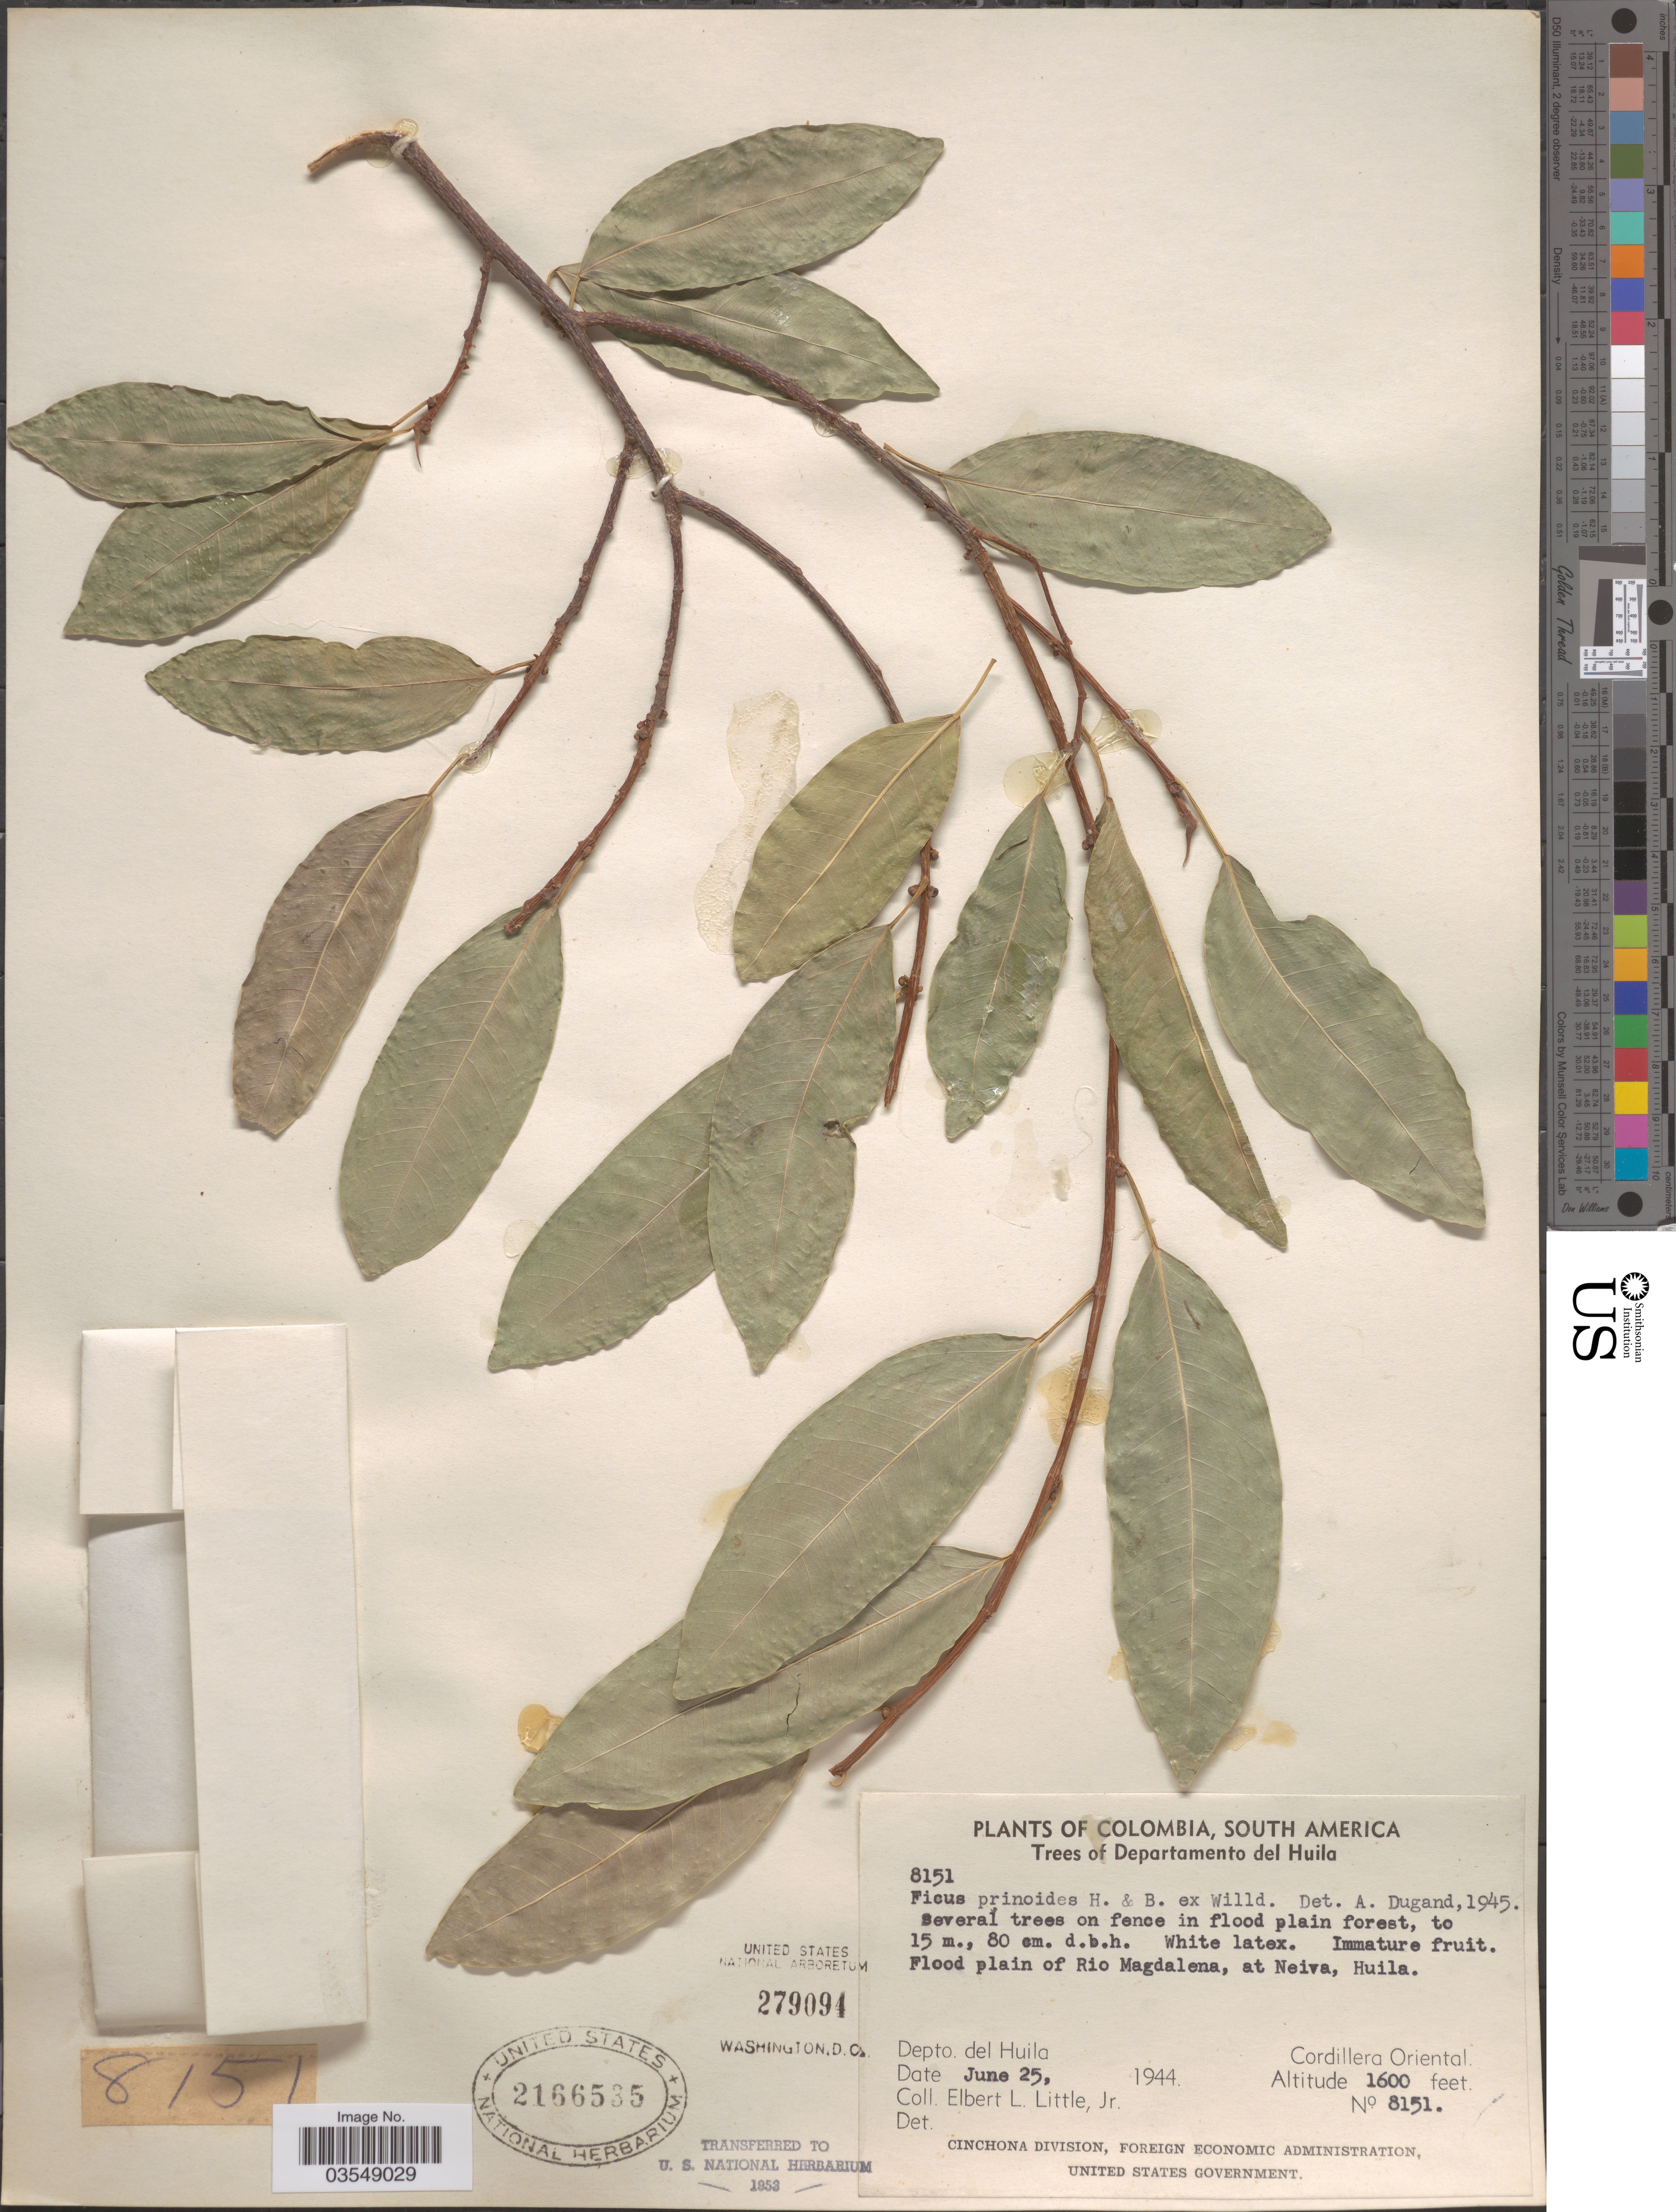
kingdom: Plantae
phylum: Tracheophyta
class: Magnoliopsida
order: Rosales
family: Moraceae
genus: Ficus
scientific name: Ficus pallida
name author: Vahl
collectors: E. L. Little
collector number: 8151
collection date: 1944-06-25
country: Colombia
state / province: Huila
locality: Flood plain of Rio Magdalena, at Neiva, Depto. del Huila. Cordillera Oriental.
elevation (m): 488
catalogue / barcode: US 2166535